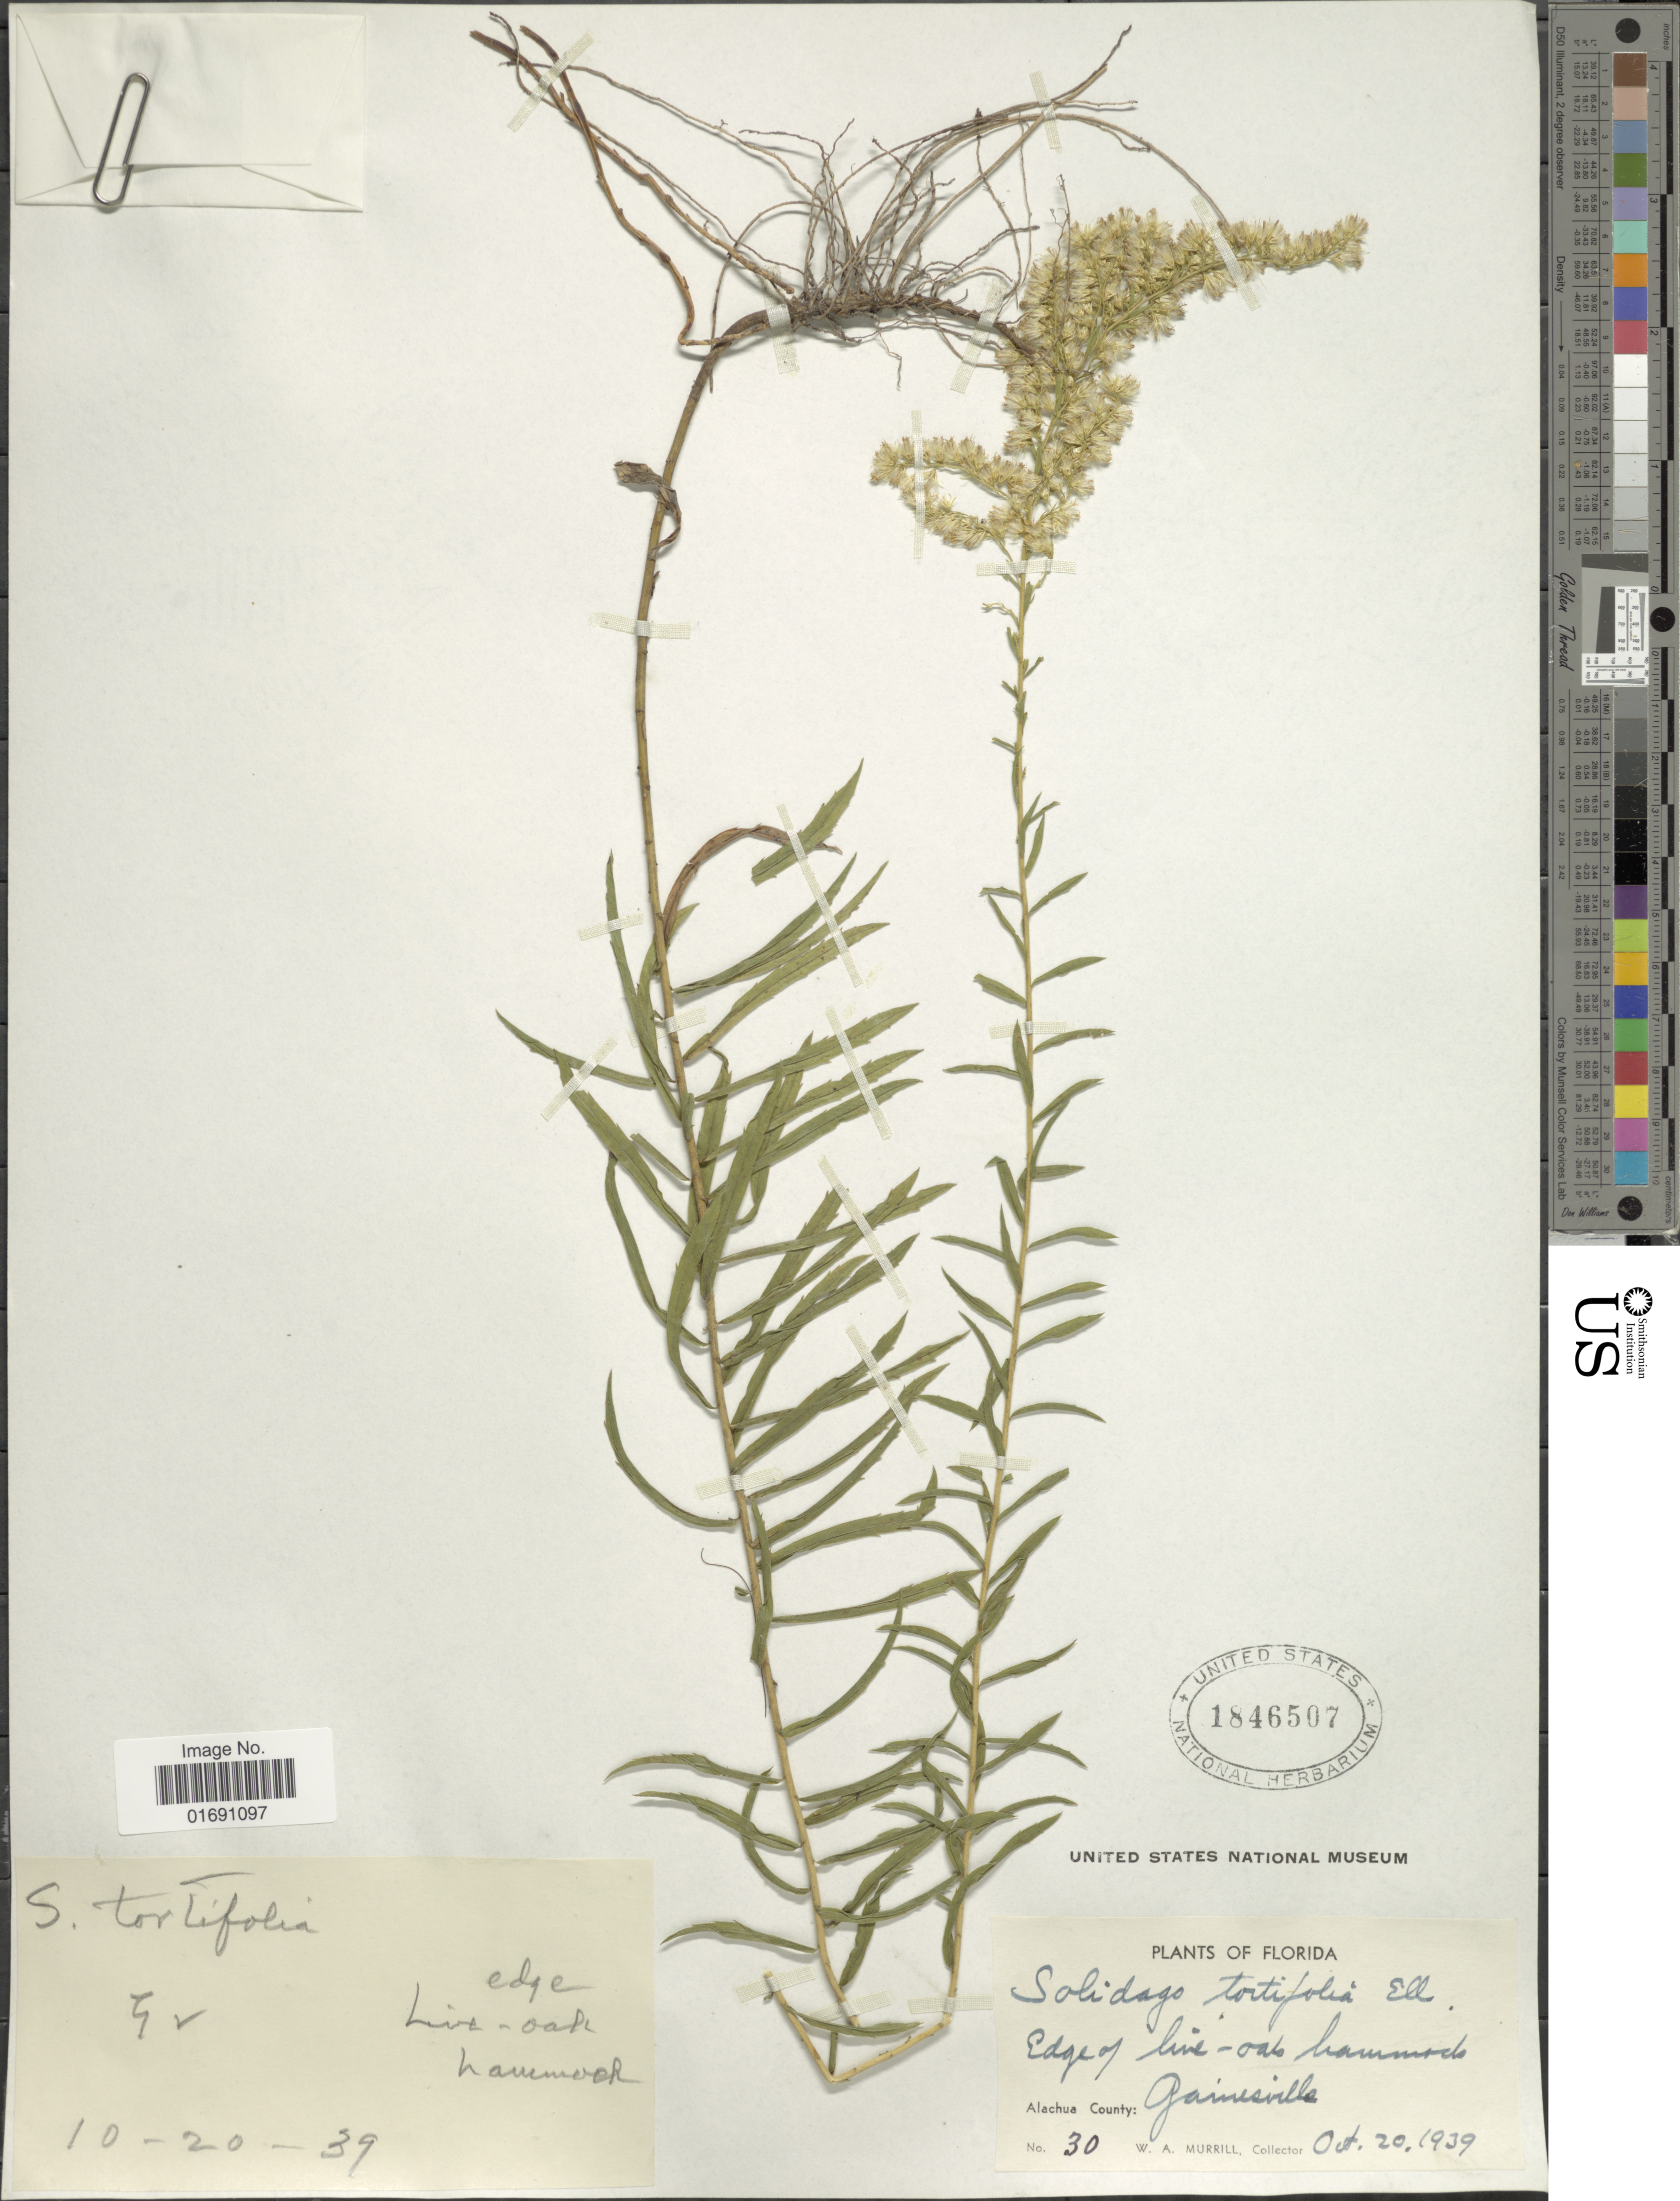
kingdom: Plantae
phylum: Tracheophyta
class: Magnoliopsida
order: Asterales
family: Asteraceae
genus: Solidago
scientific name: Solidago tortifolia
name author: Elliott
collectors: W. A. Murrill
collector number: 30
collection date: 1939-10-20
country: United States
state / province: Florida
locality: Edge of line-oak hammock, Alachua County: Gainesville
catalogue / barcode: US 1846507